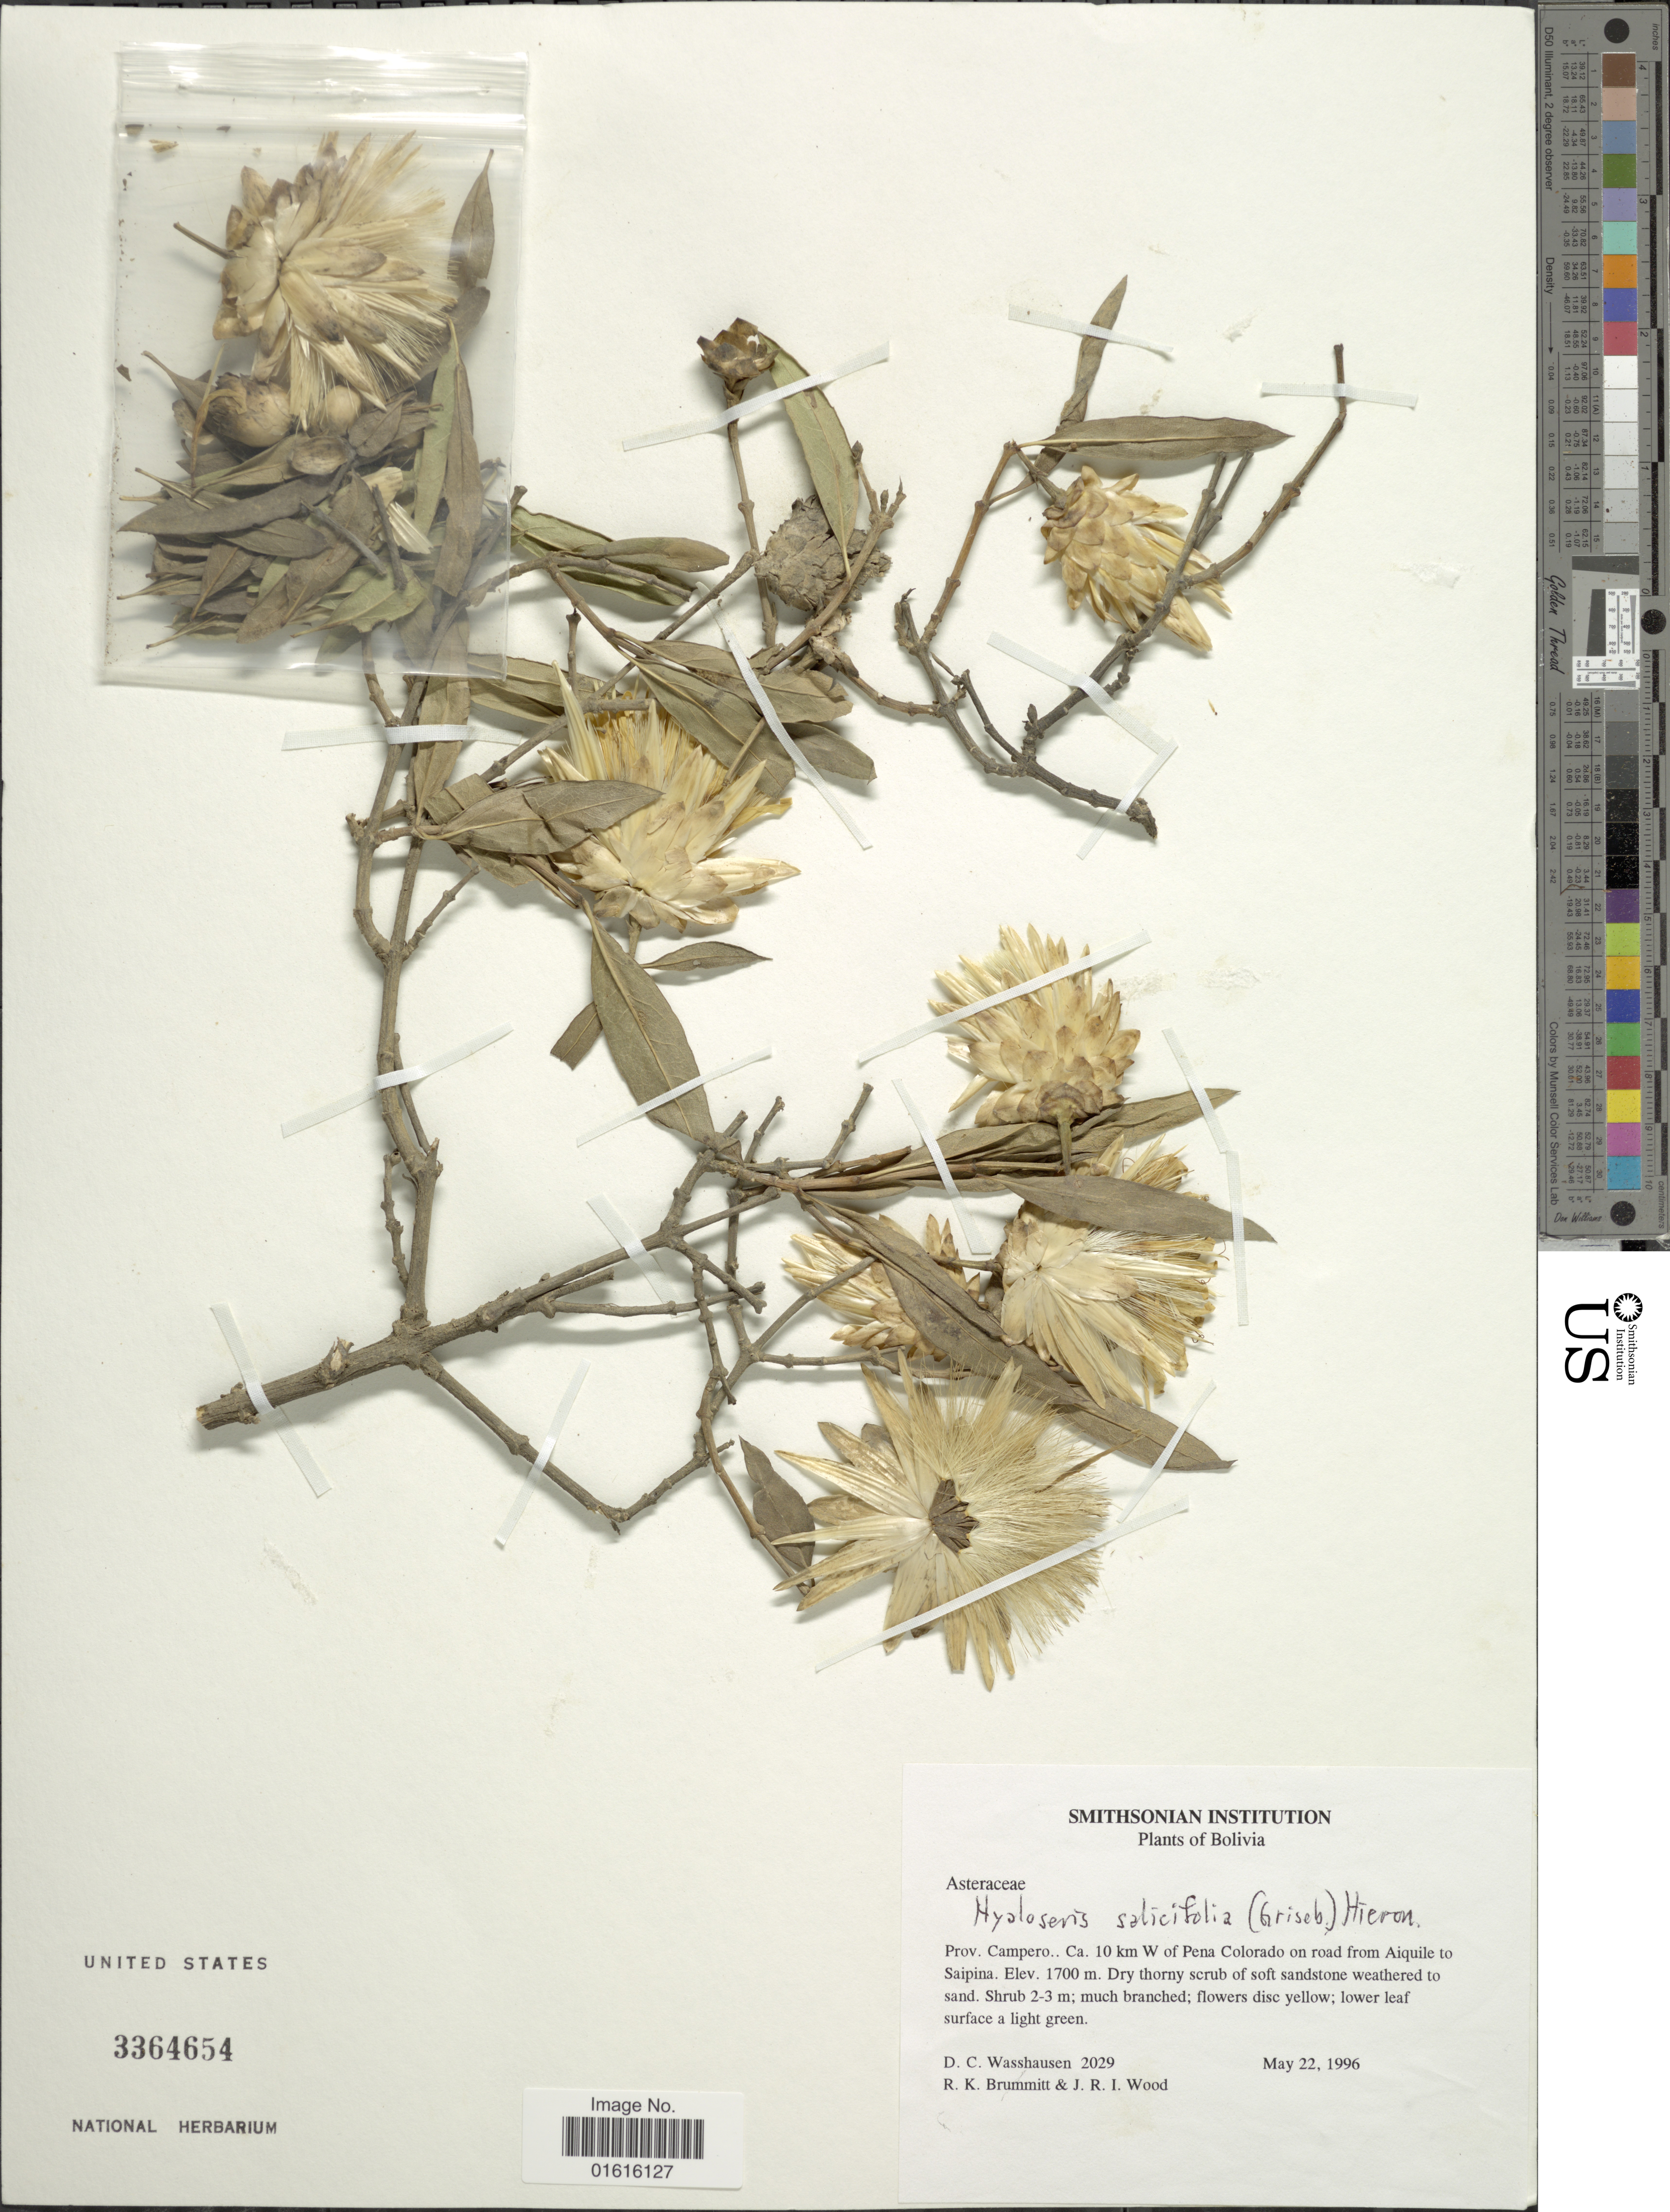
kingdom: Plantae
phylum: Tracheophyta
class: Magnoliopsida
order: Asterales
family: Asteraceae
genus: Dinoseris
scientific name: Dinoseris salicifolia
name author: Griseb.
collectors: D. C. Wasshausen, R. K. Brummitt & J. R. I. Wood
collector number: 2029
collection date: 1996-05-22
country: Bolivia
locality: Prov. Campero. Ca. 10 km W of Pena Colorado on road from Aiquile to Saipina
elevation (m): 1700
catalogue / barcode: US 3364654